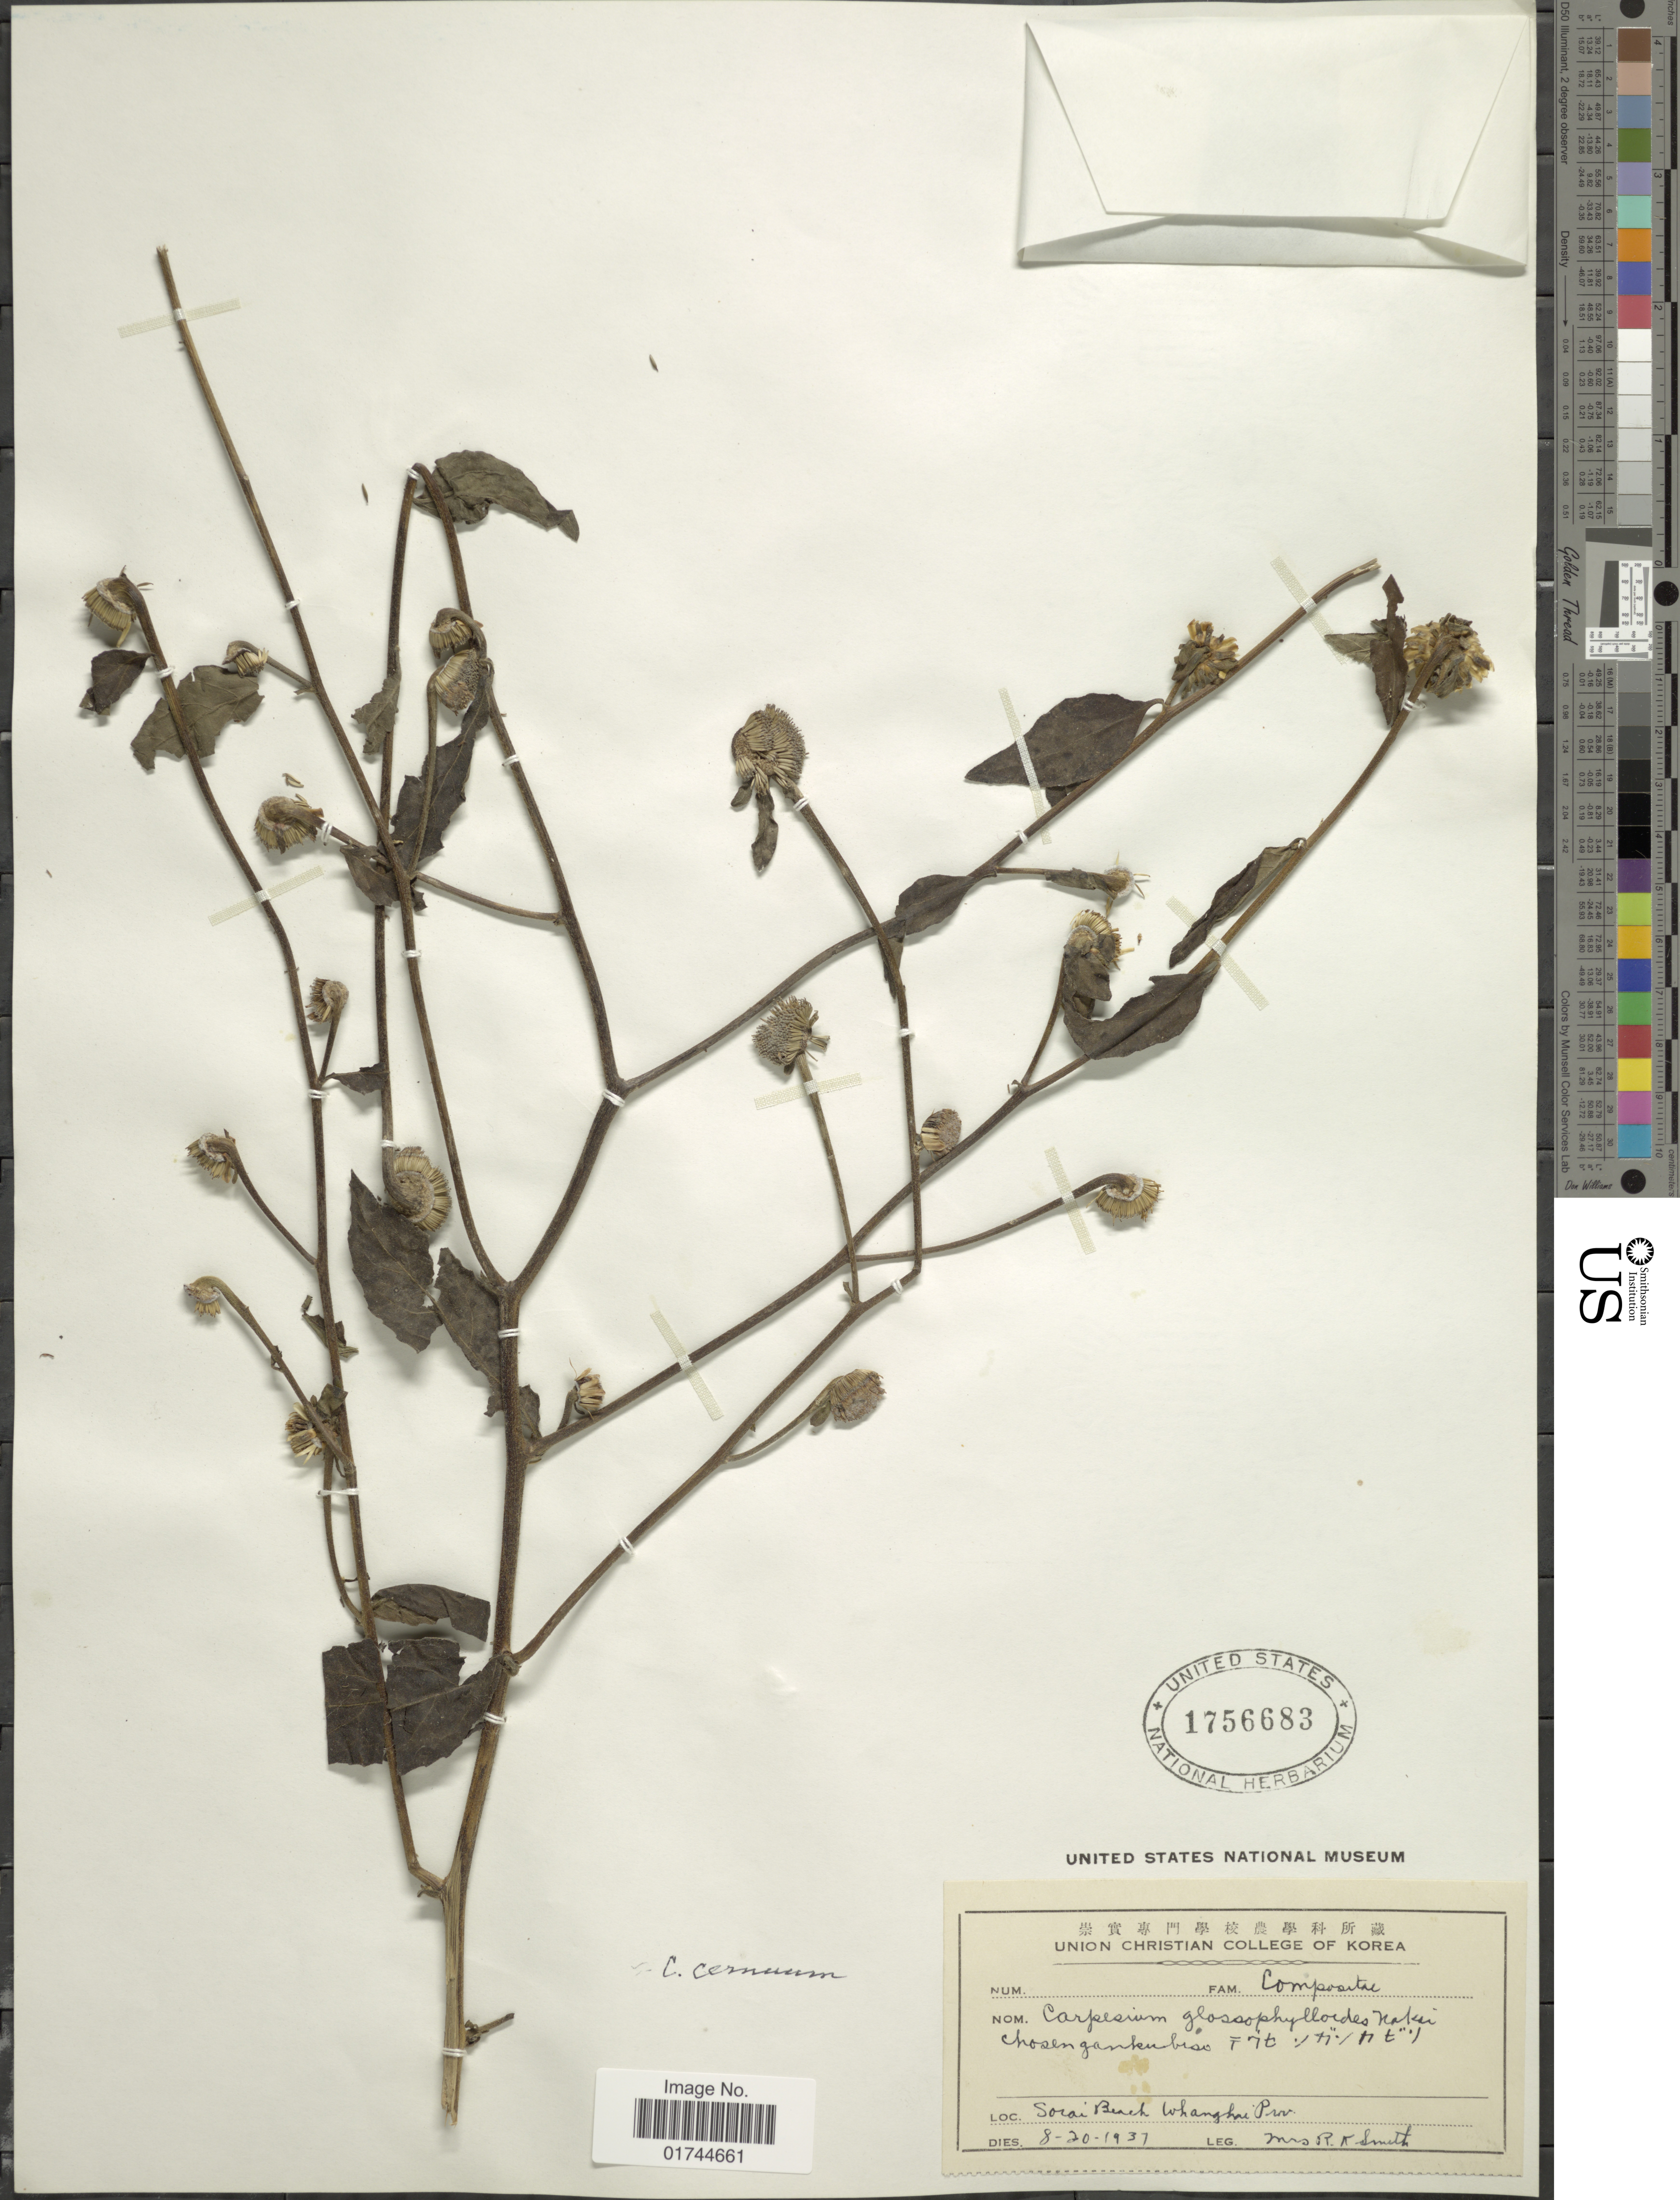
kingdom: Plantae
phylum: Tracheophyta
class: Magnoliopsida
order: Asterales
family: Asteraceae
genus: Carpesium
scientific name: Carpesium cernum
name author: L.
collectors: Mrs. R. K. Smith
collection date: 1937-08-20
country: North Korea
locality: Sorai Bench, Whanghai Prov.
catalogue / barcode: US 1756683